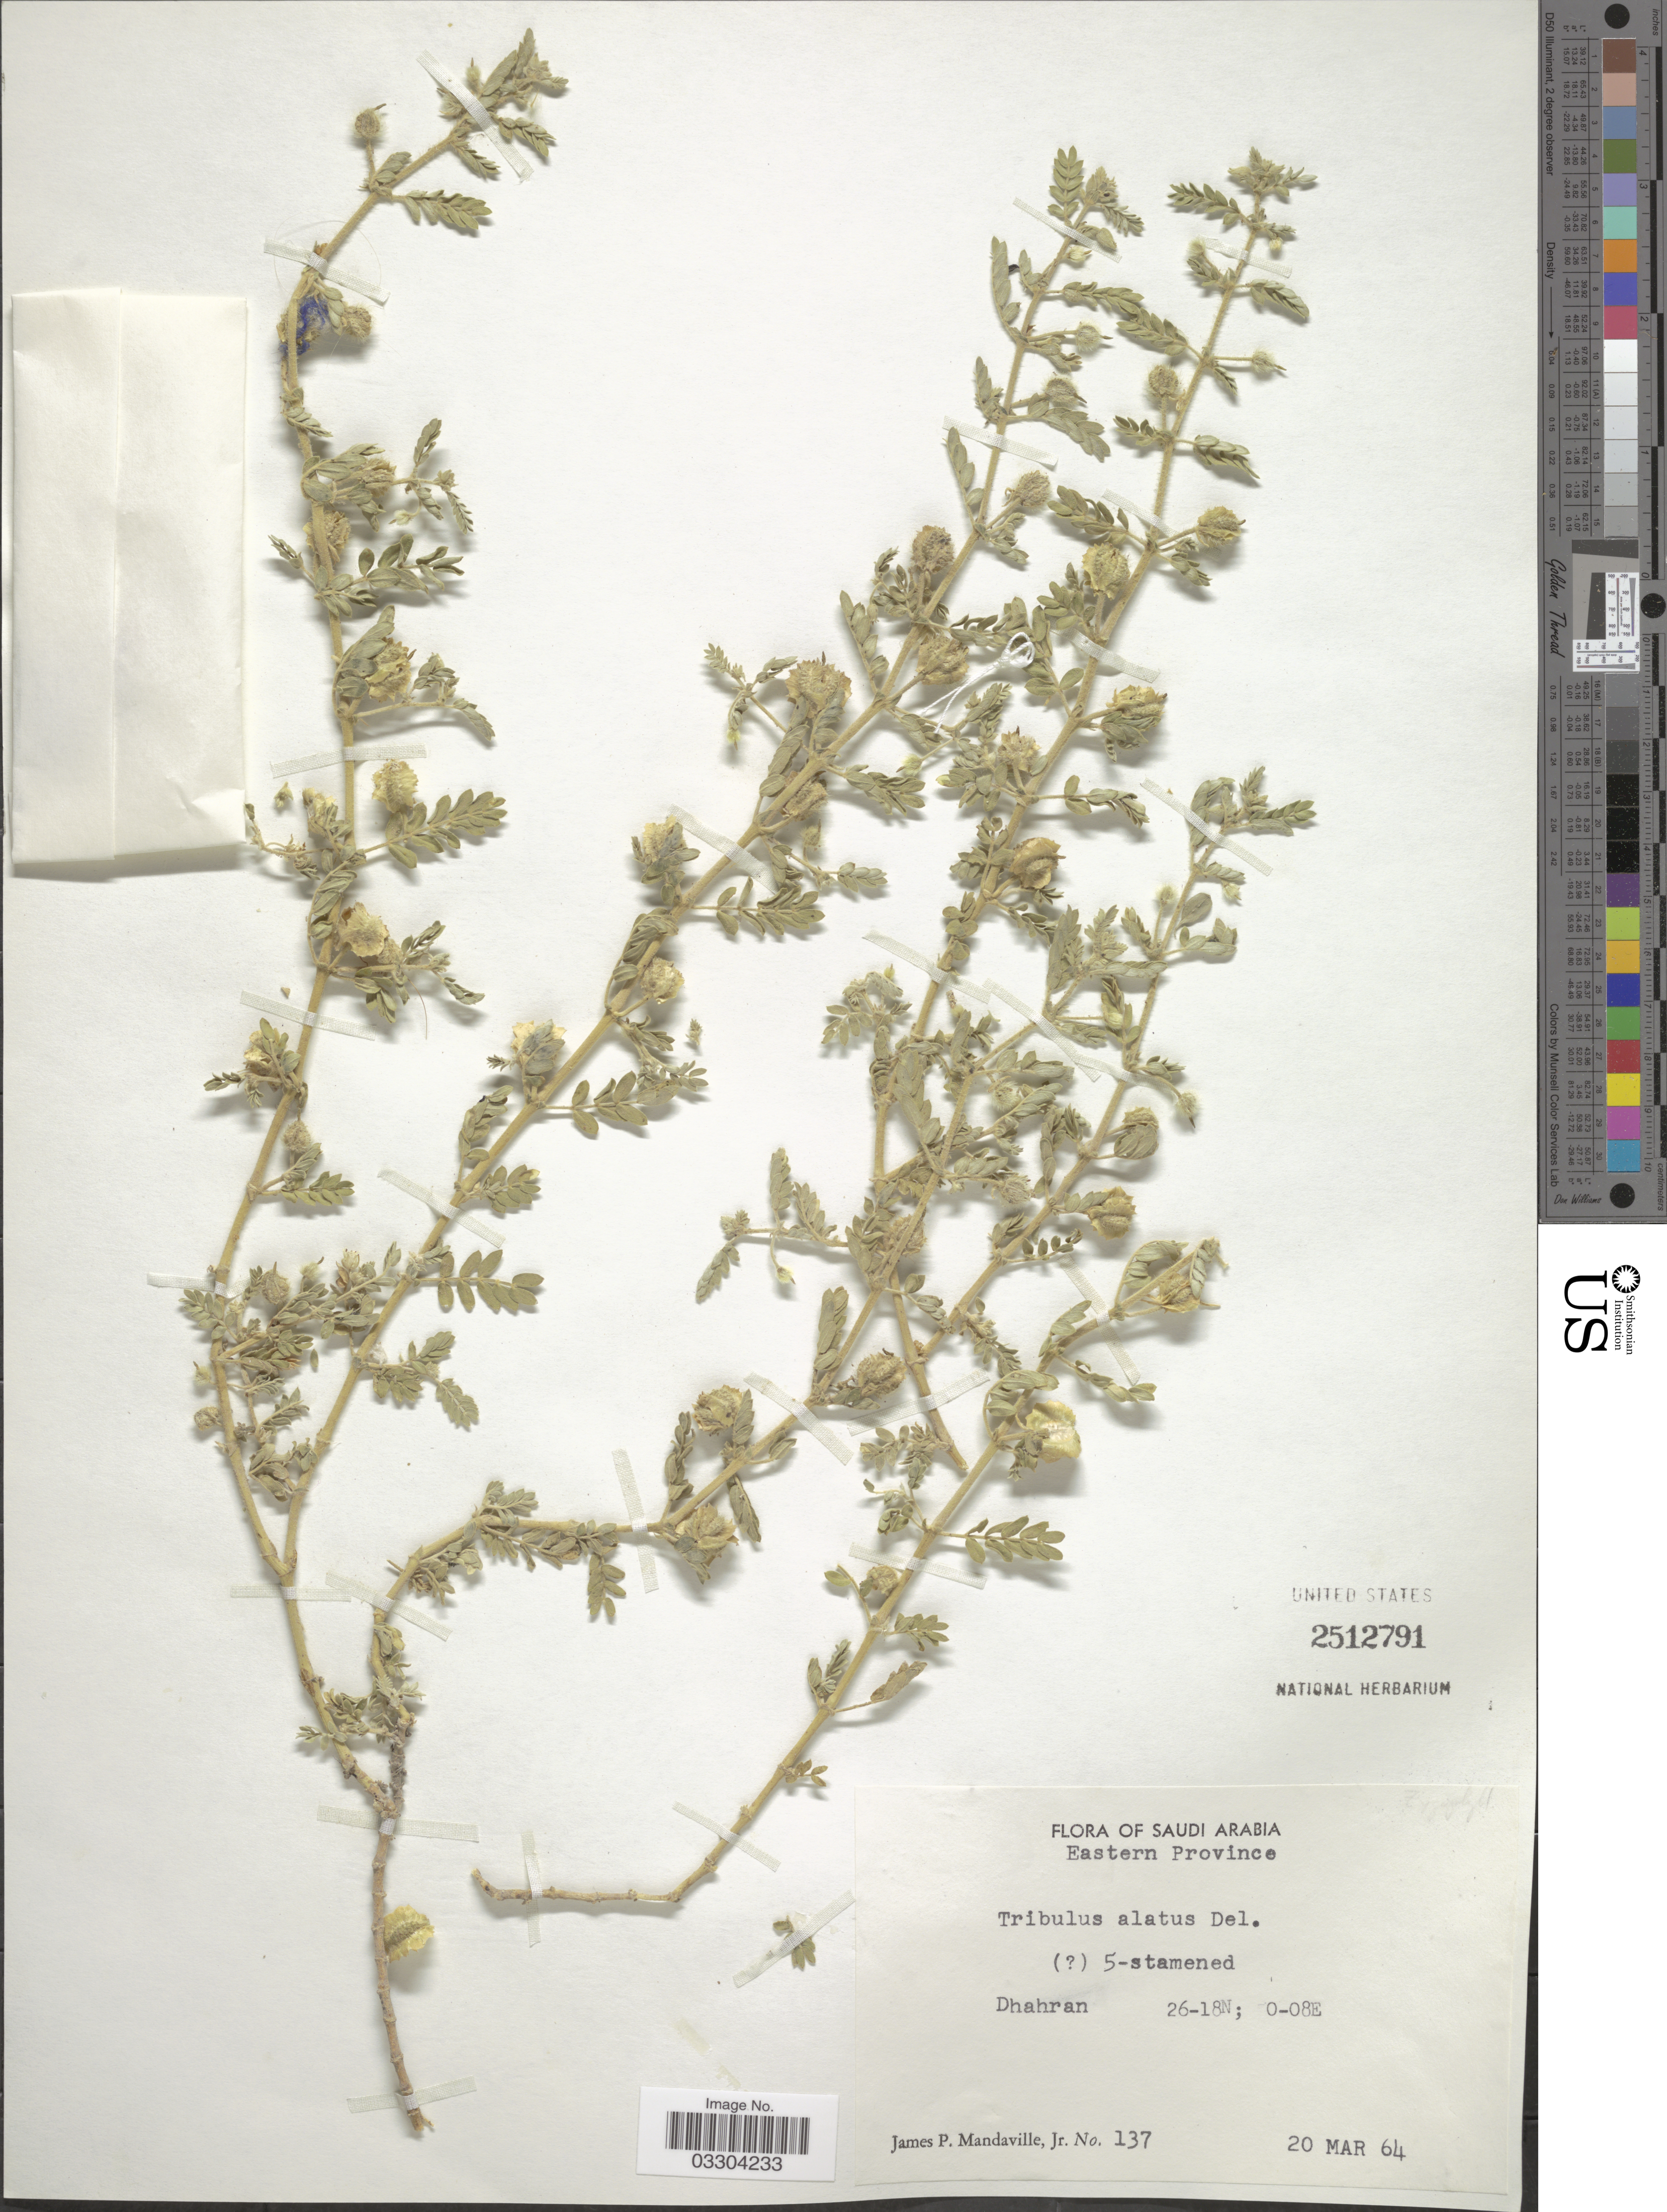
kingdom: Plantae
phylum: Tracheophyta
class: Magnoliopsida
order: Zygophyllales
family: Zygophyllaceae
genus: Tribulus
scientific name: Tribulus alatus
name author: Delile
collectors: J. Mandaville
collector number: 137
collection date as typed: Transcribed d/m/y: 20/3/64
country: Saudi Arabia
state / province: Ash Sharqiyah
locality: Eastern Province, Dhahran.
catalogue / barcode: US 2512791